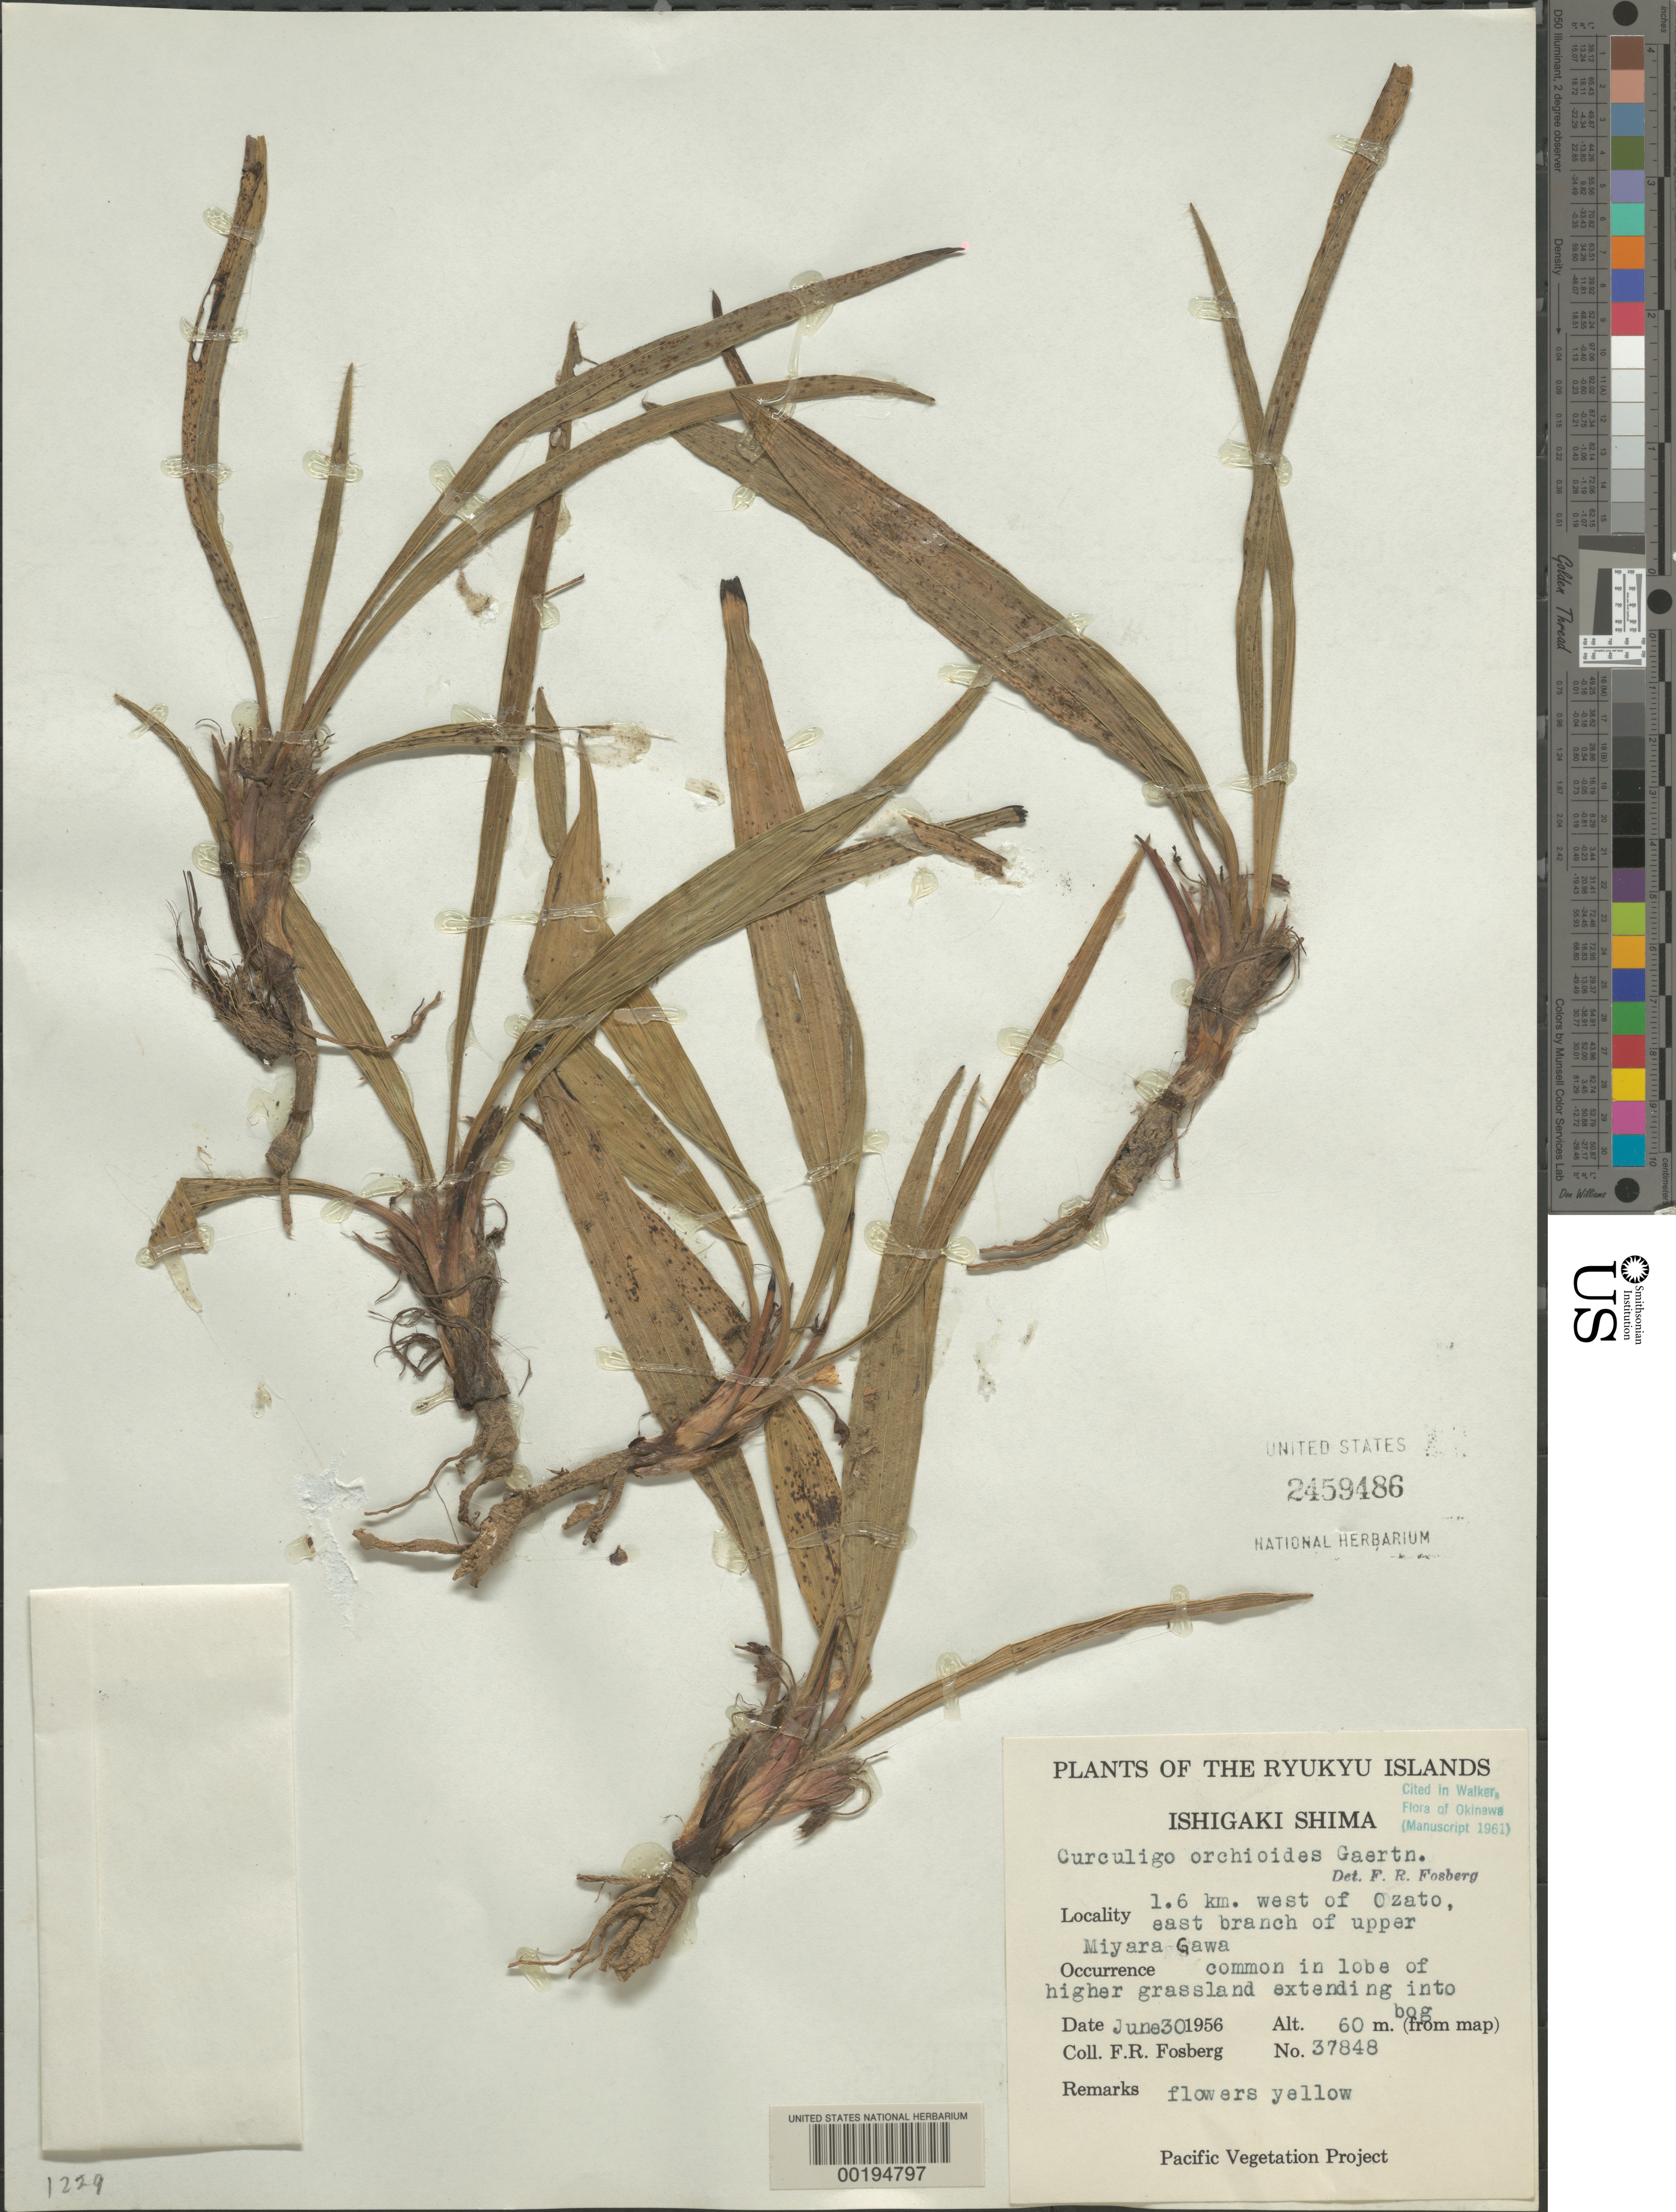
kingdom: Plantae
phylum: Tracheophyta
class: Liliopsida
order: Asparagales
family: Hypoxidaceae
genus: Curculigo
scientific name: Curculigo orchioides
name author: Gaertn.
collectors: F. R. Fosberg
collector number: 37848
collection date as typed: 30 Jun 1956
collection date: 1956-06-30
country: Japan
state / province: Okinawa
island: Ishigaki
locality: Ishigaki shima; 1.6 km w of ozato, e branch of upper miyara gawa [SAKISHIMA IS.]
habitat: Higher grassland extending into bog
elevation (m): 60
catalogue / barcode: US 2459486